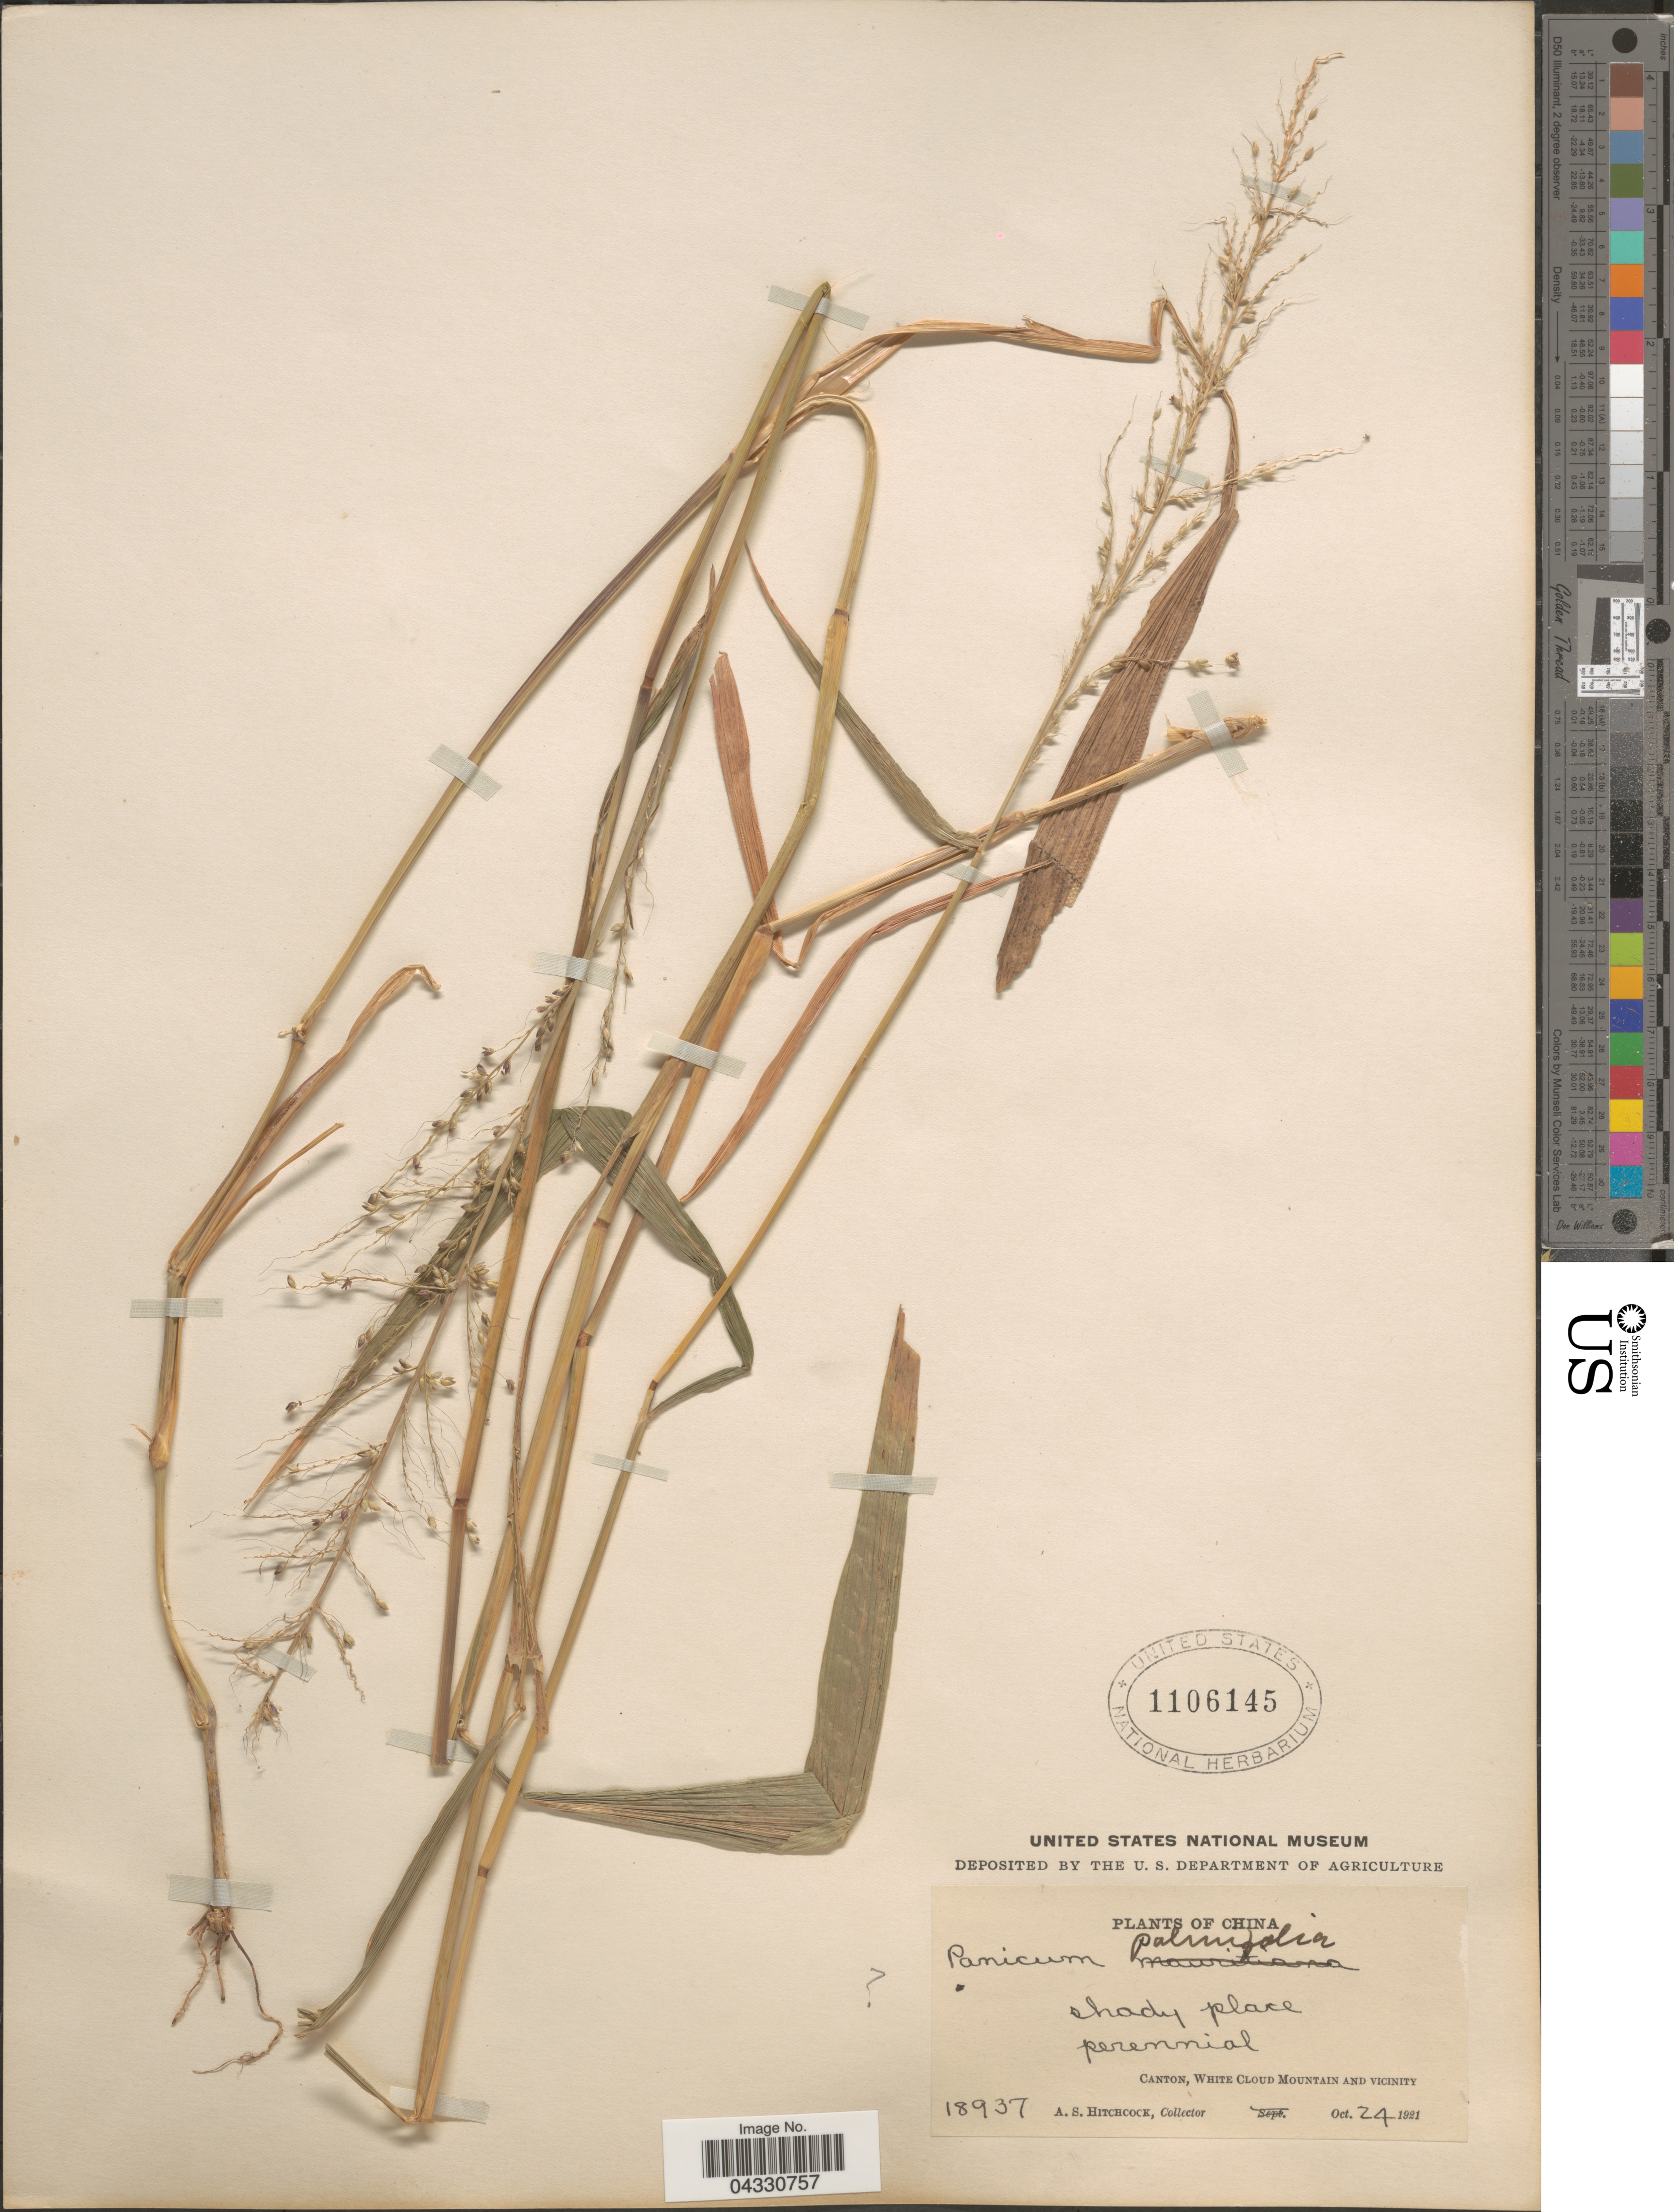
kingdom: Plantae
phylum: Tracheophyta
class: Liliopsida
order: Poales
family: Poaceae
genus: Setaria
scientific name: Setaria sp.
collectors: A. S. Hitchcock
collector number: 18937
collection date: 1921-10-24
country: China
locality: Canton, White Cloud Mountain and vicinity.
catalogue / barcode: US 1106145